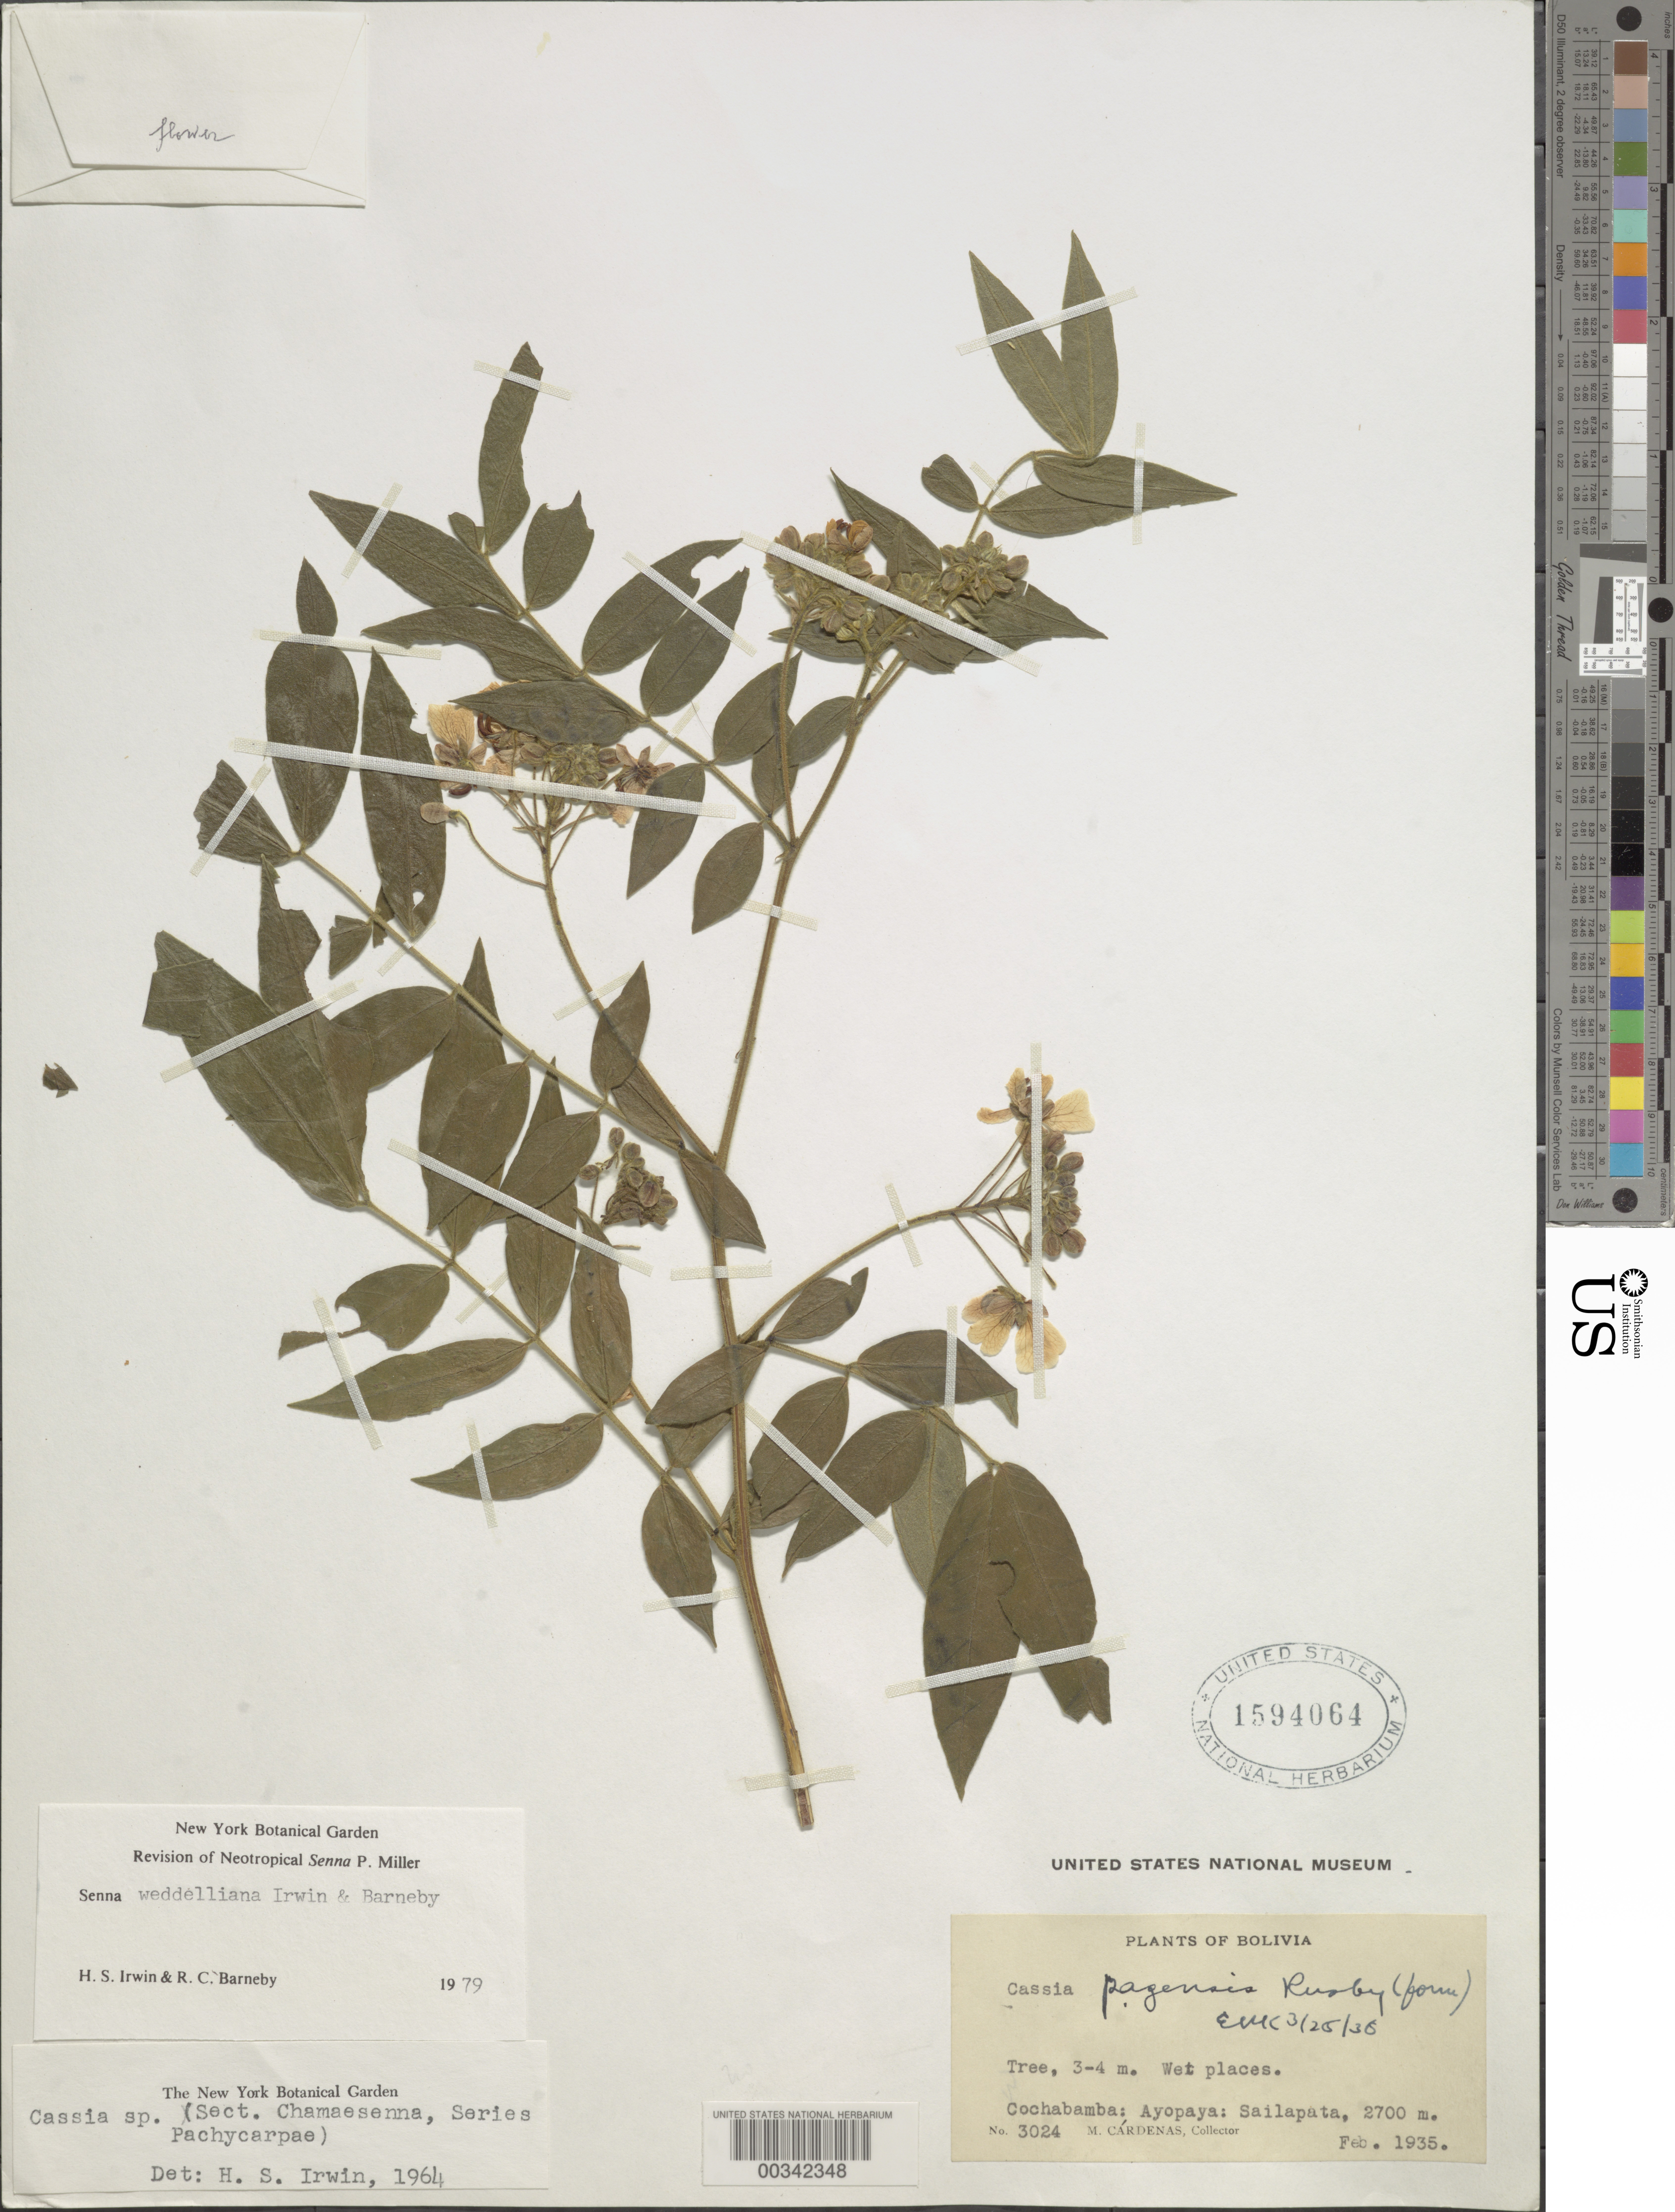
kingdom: Plantae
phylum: Tracheophyta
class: Magnoliopsida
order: Fabales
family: Fabaceae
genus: Senna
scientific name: Senna weddelliana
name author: H.S. Irwin & Barneby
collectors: M. Cárdenas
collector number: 3024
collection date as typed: Feb 1935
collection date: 1935-02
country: Bolivia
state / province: Cochabamba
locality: Ayopaya, Sailapata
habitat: Wet places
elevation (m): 2700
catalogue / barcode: US 1594064